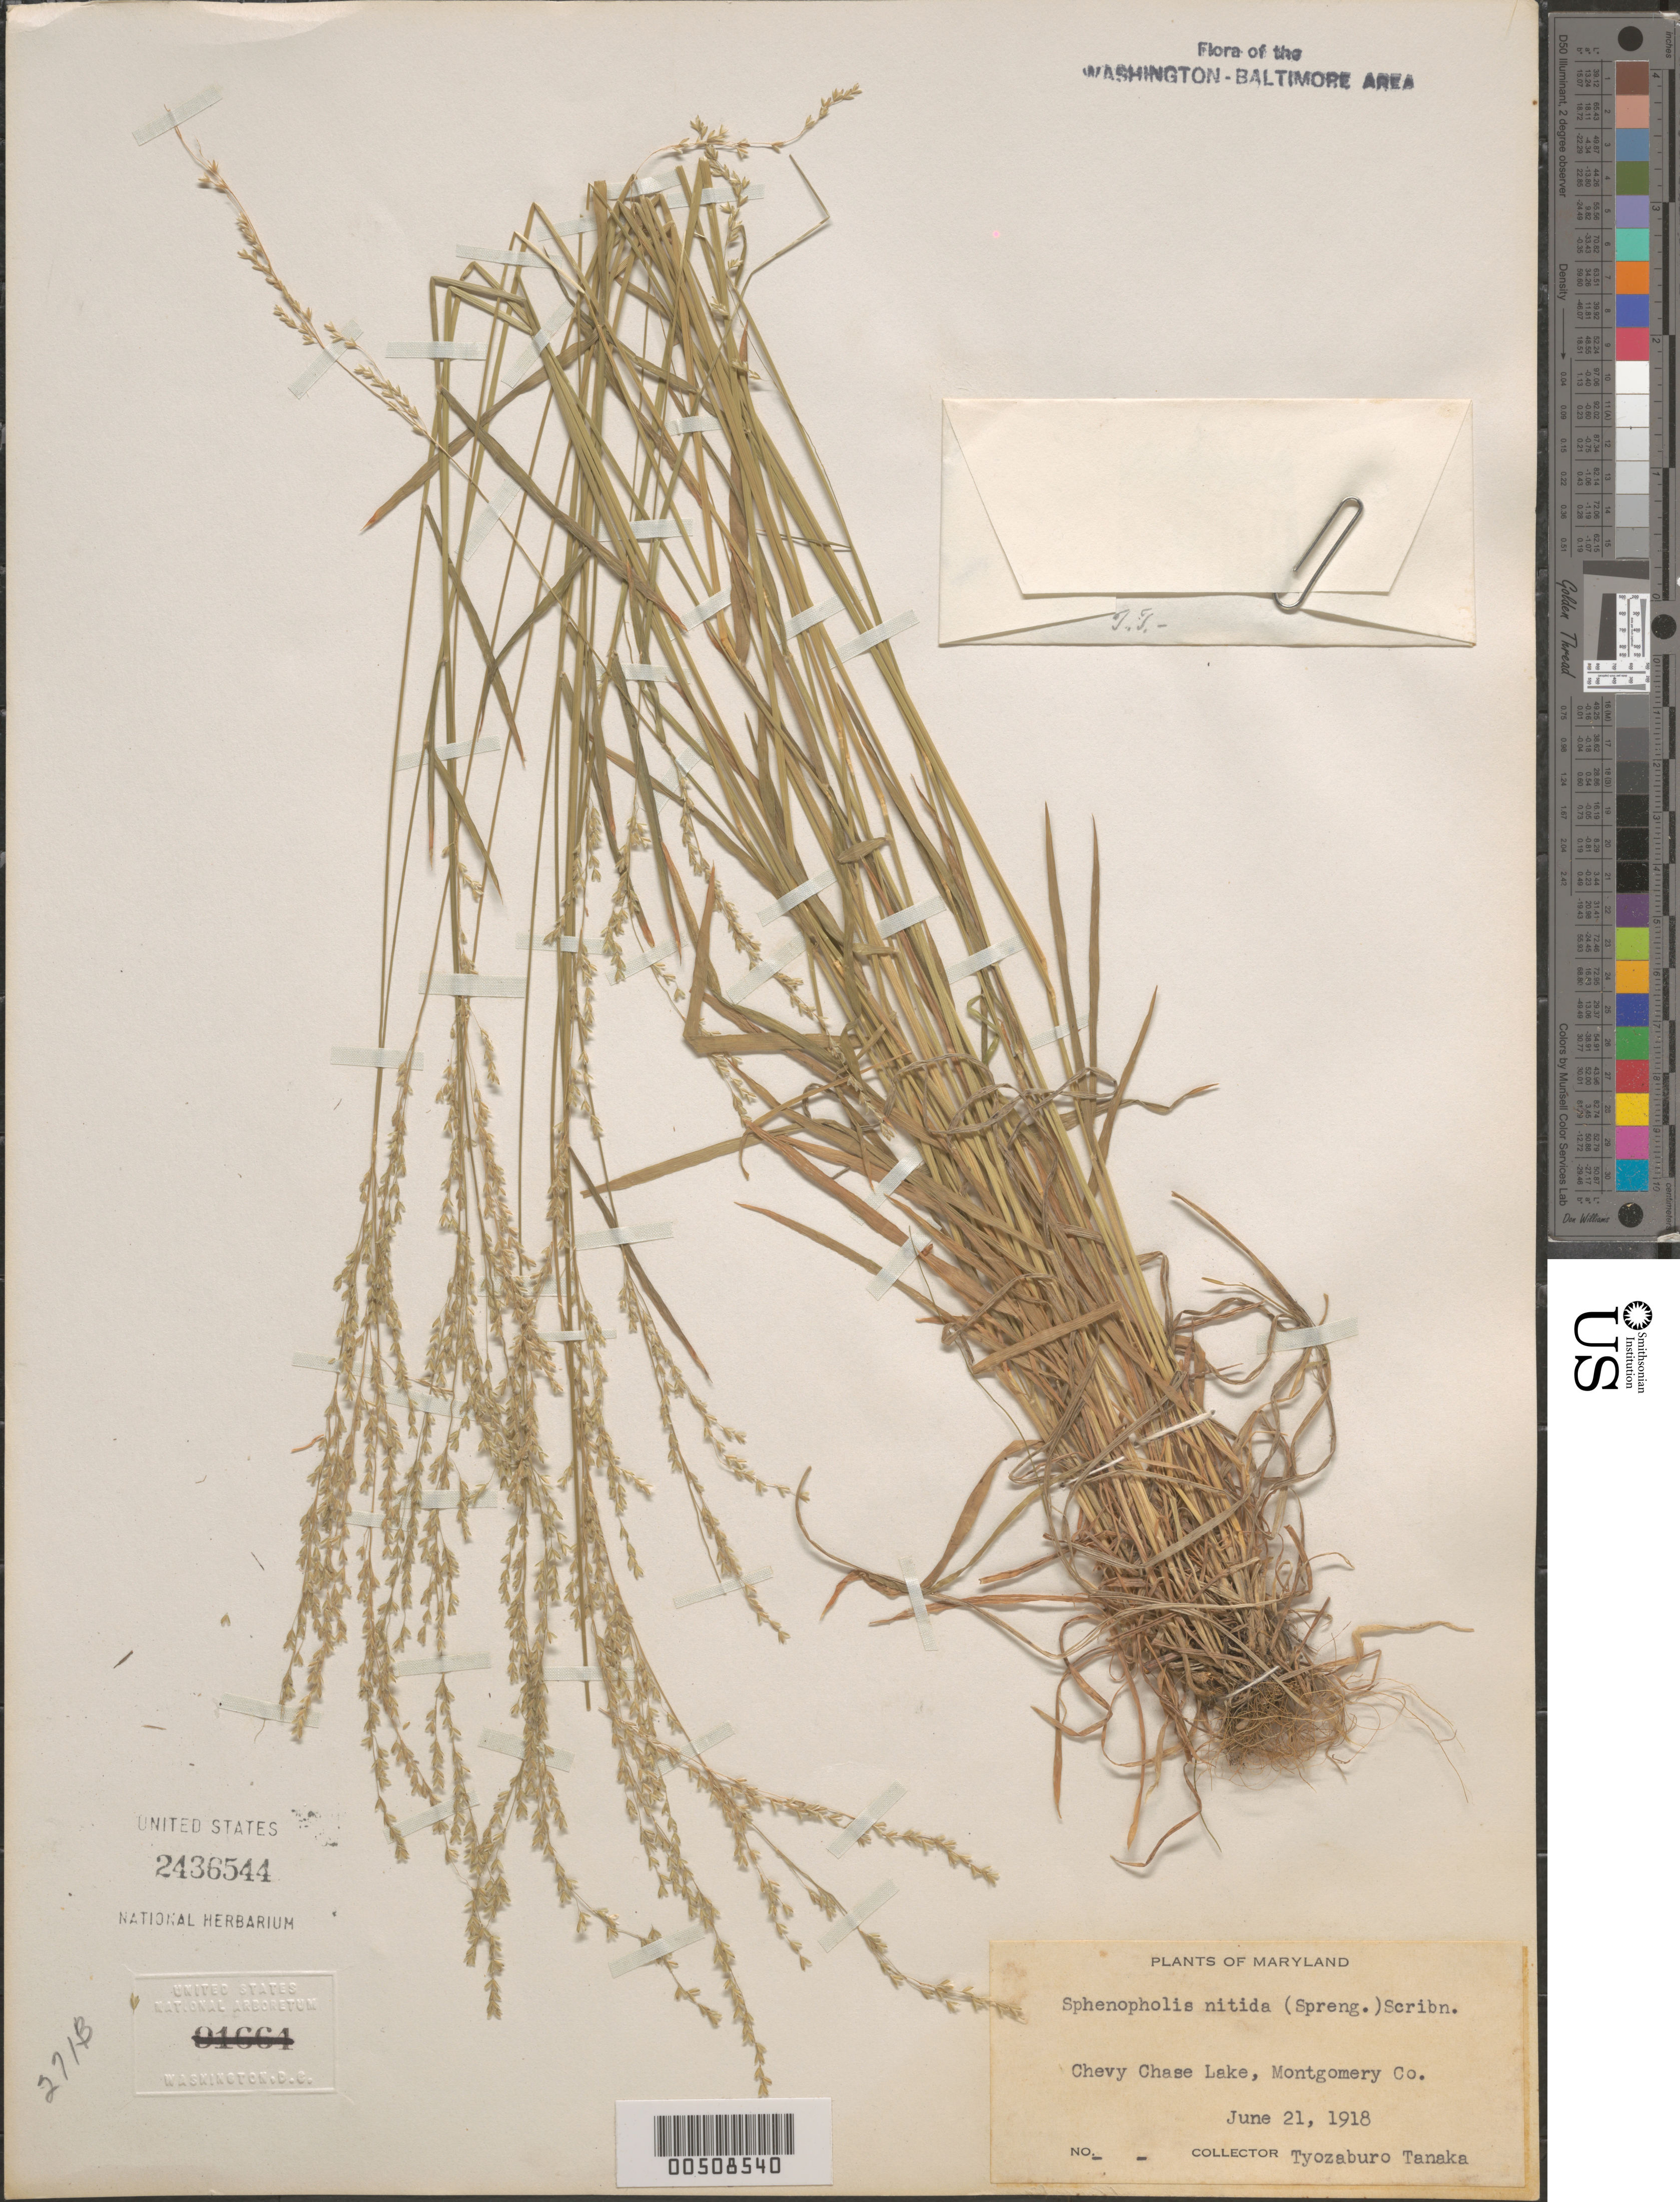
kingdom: Plantae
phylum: Tracheophyta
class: Liliopsida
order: Poales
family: Poaceae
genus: Sphenopholis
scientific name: Sphenopholis nitida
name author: (Biehler) Scribn.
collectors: T. Tanaka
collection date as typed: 21 Jun 1918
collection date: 1918-06-21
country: United States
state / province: Maryland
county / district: Montgomery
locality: Chevy Chase Lake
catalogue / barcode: US 2436544